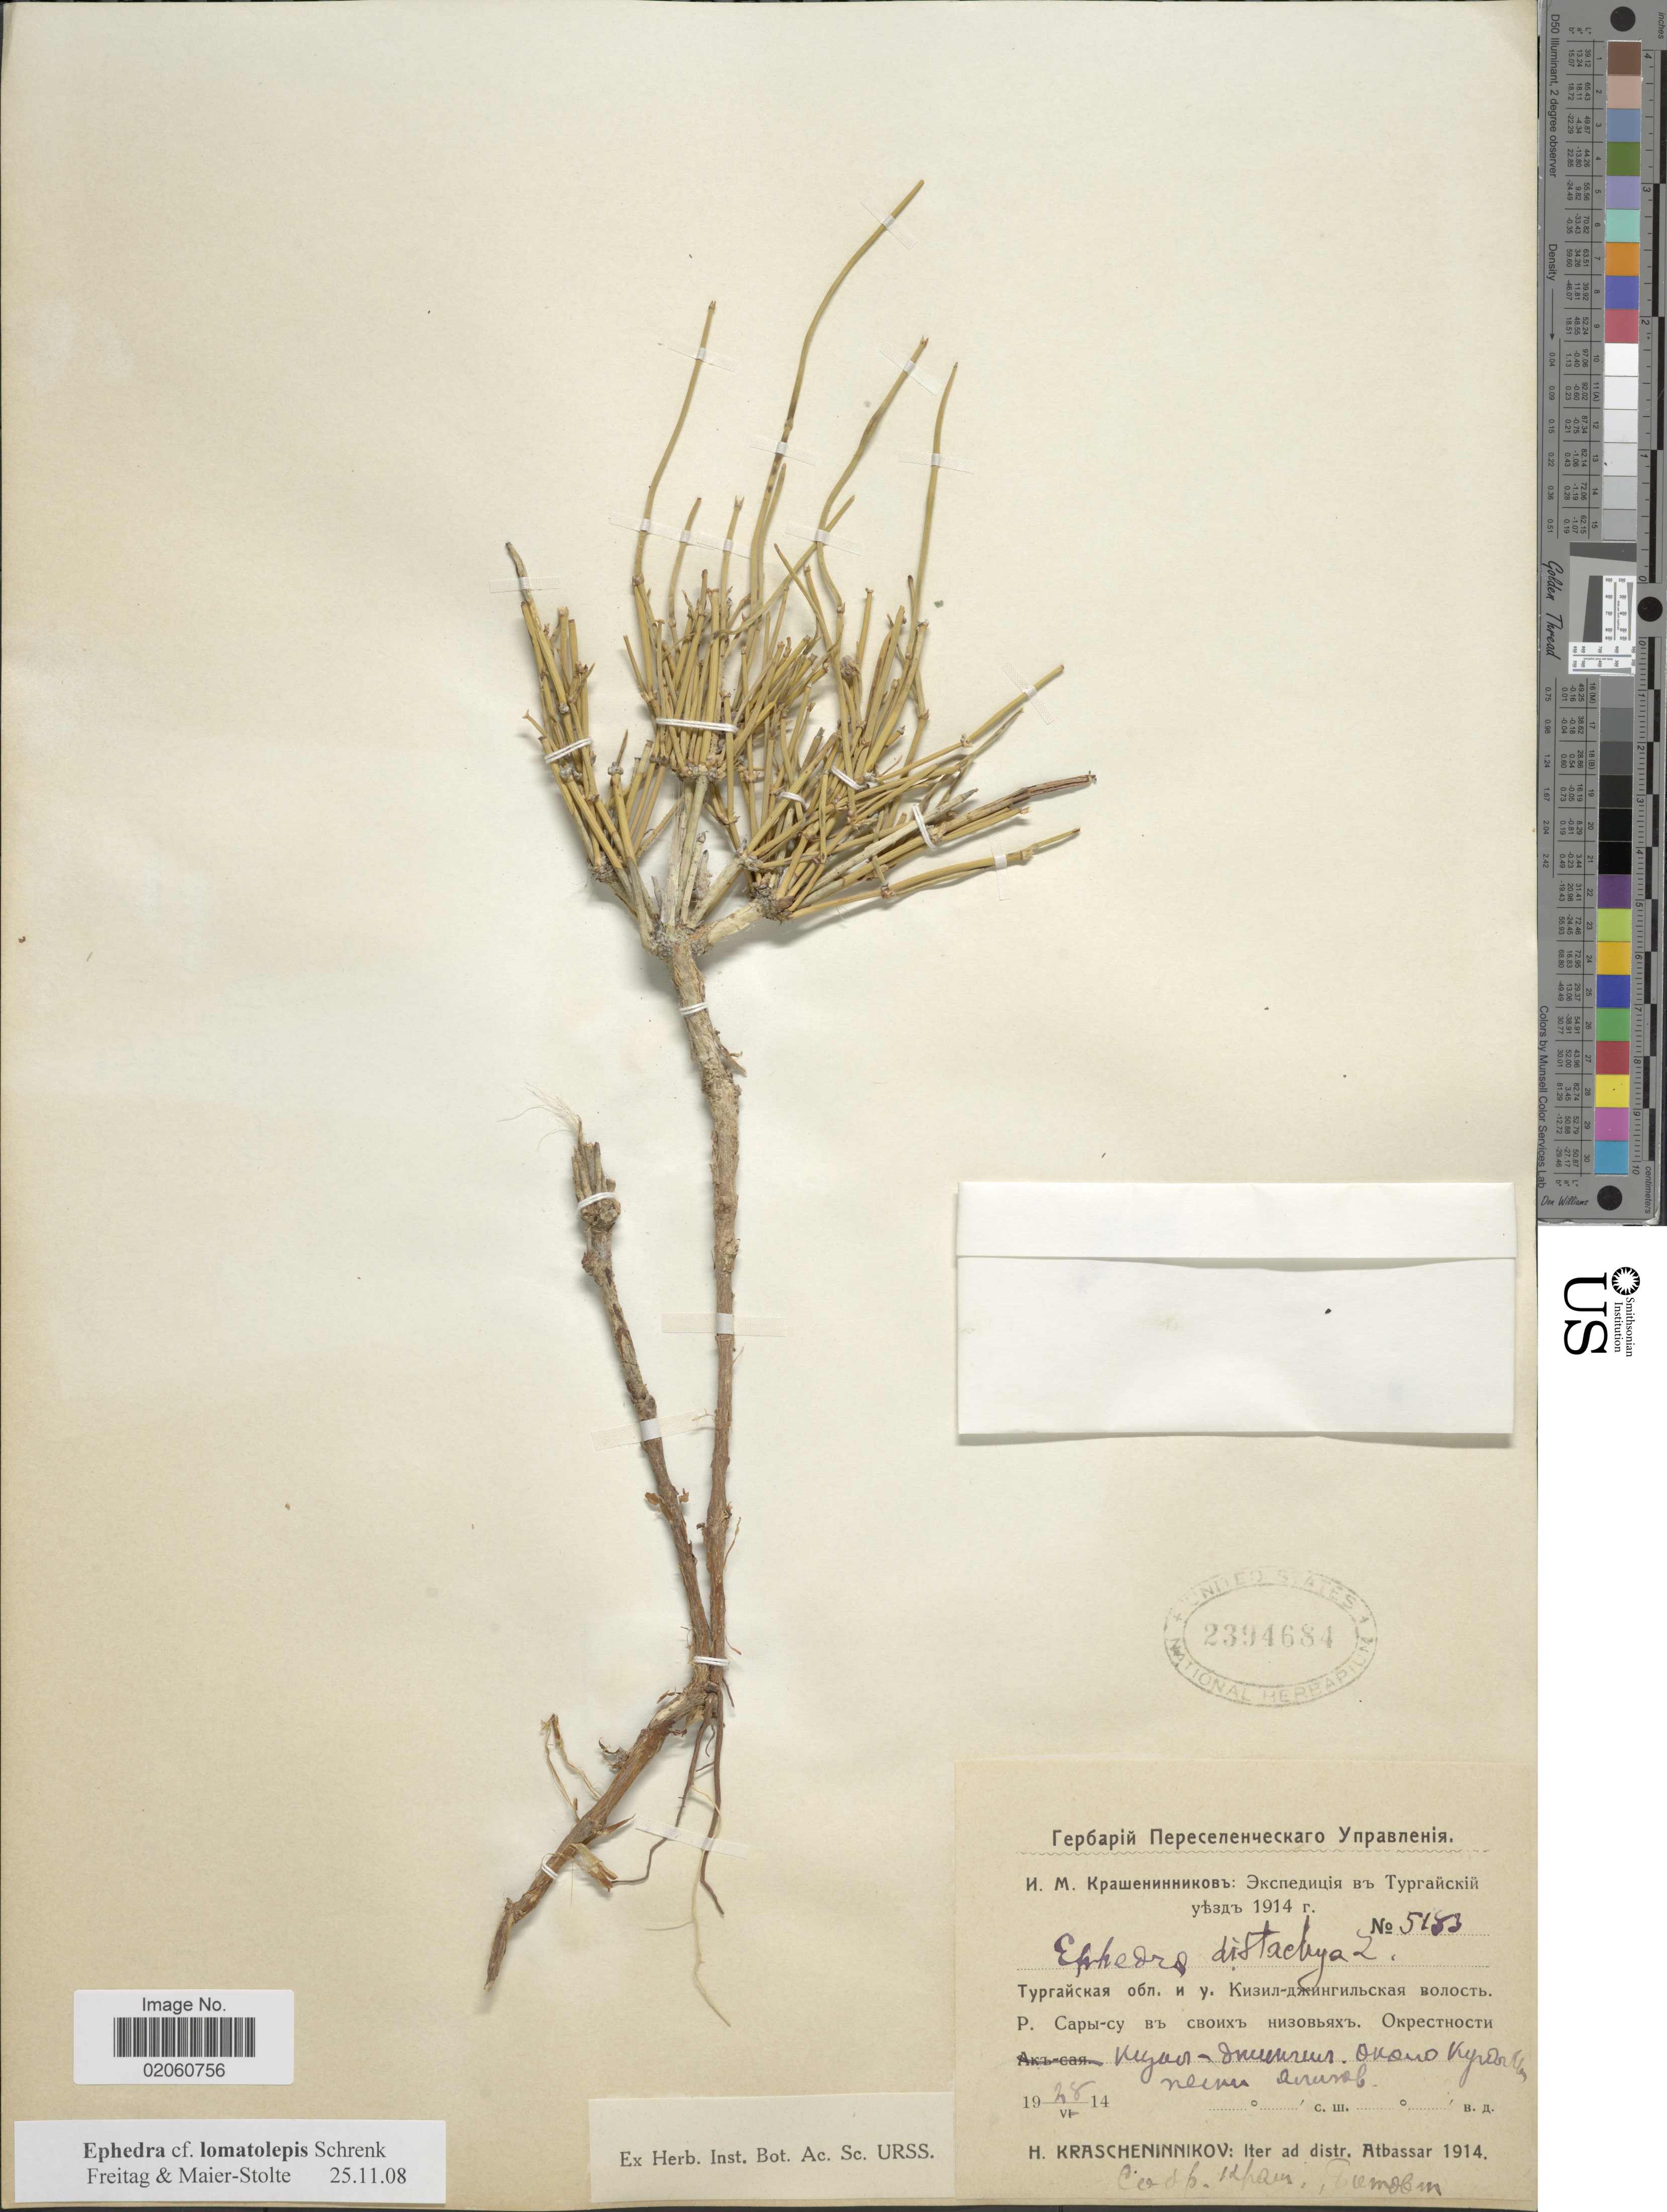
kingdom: Plantae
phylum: Tracheophyta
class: Gnetopsida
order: Ephedrales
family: Ephedraceae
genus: Ephedra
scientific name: Ephedra lomatolepis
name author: Schrenk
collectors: H. Krascheninnikov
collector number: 5183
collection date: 1914-05-28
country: Kazakhstan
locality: Iter ad distr. Atbassar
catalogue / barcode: US 2394684